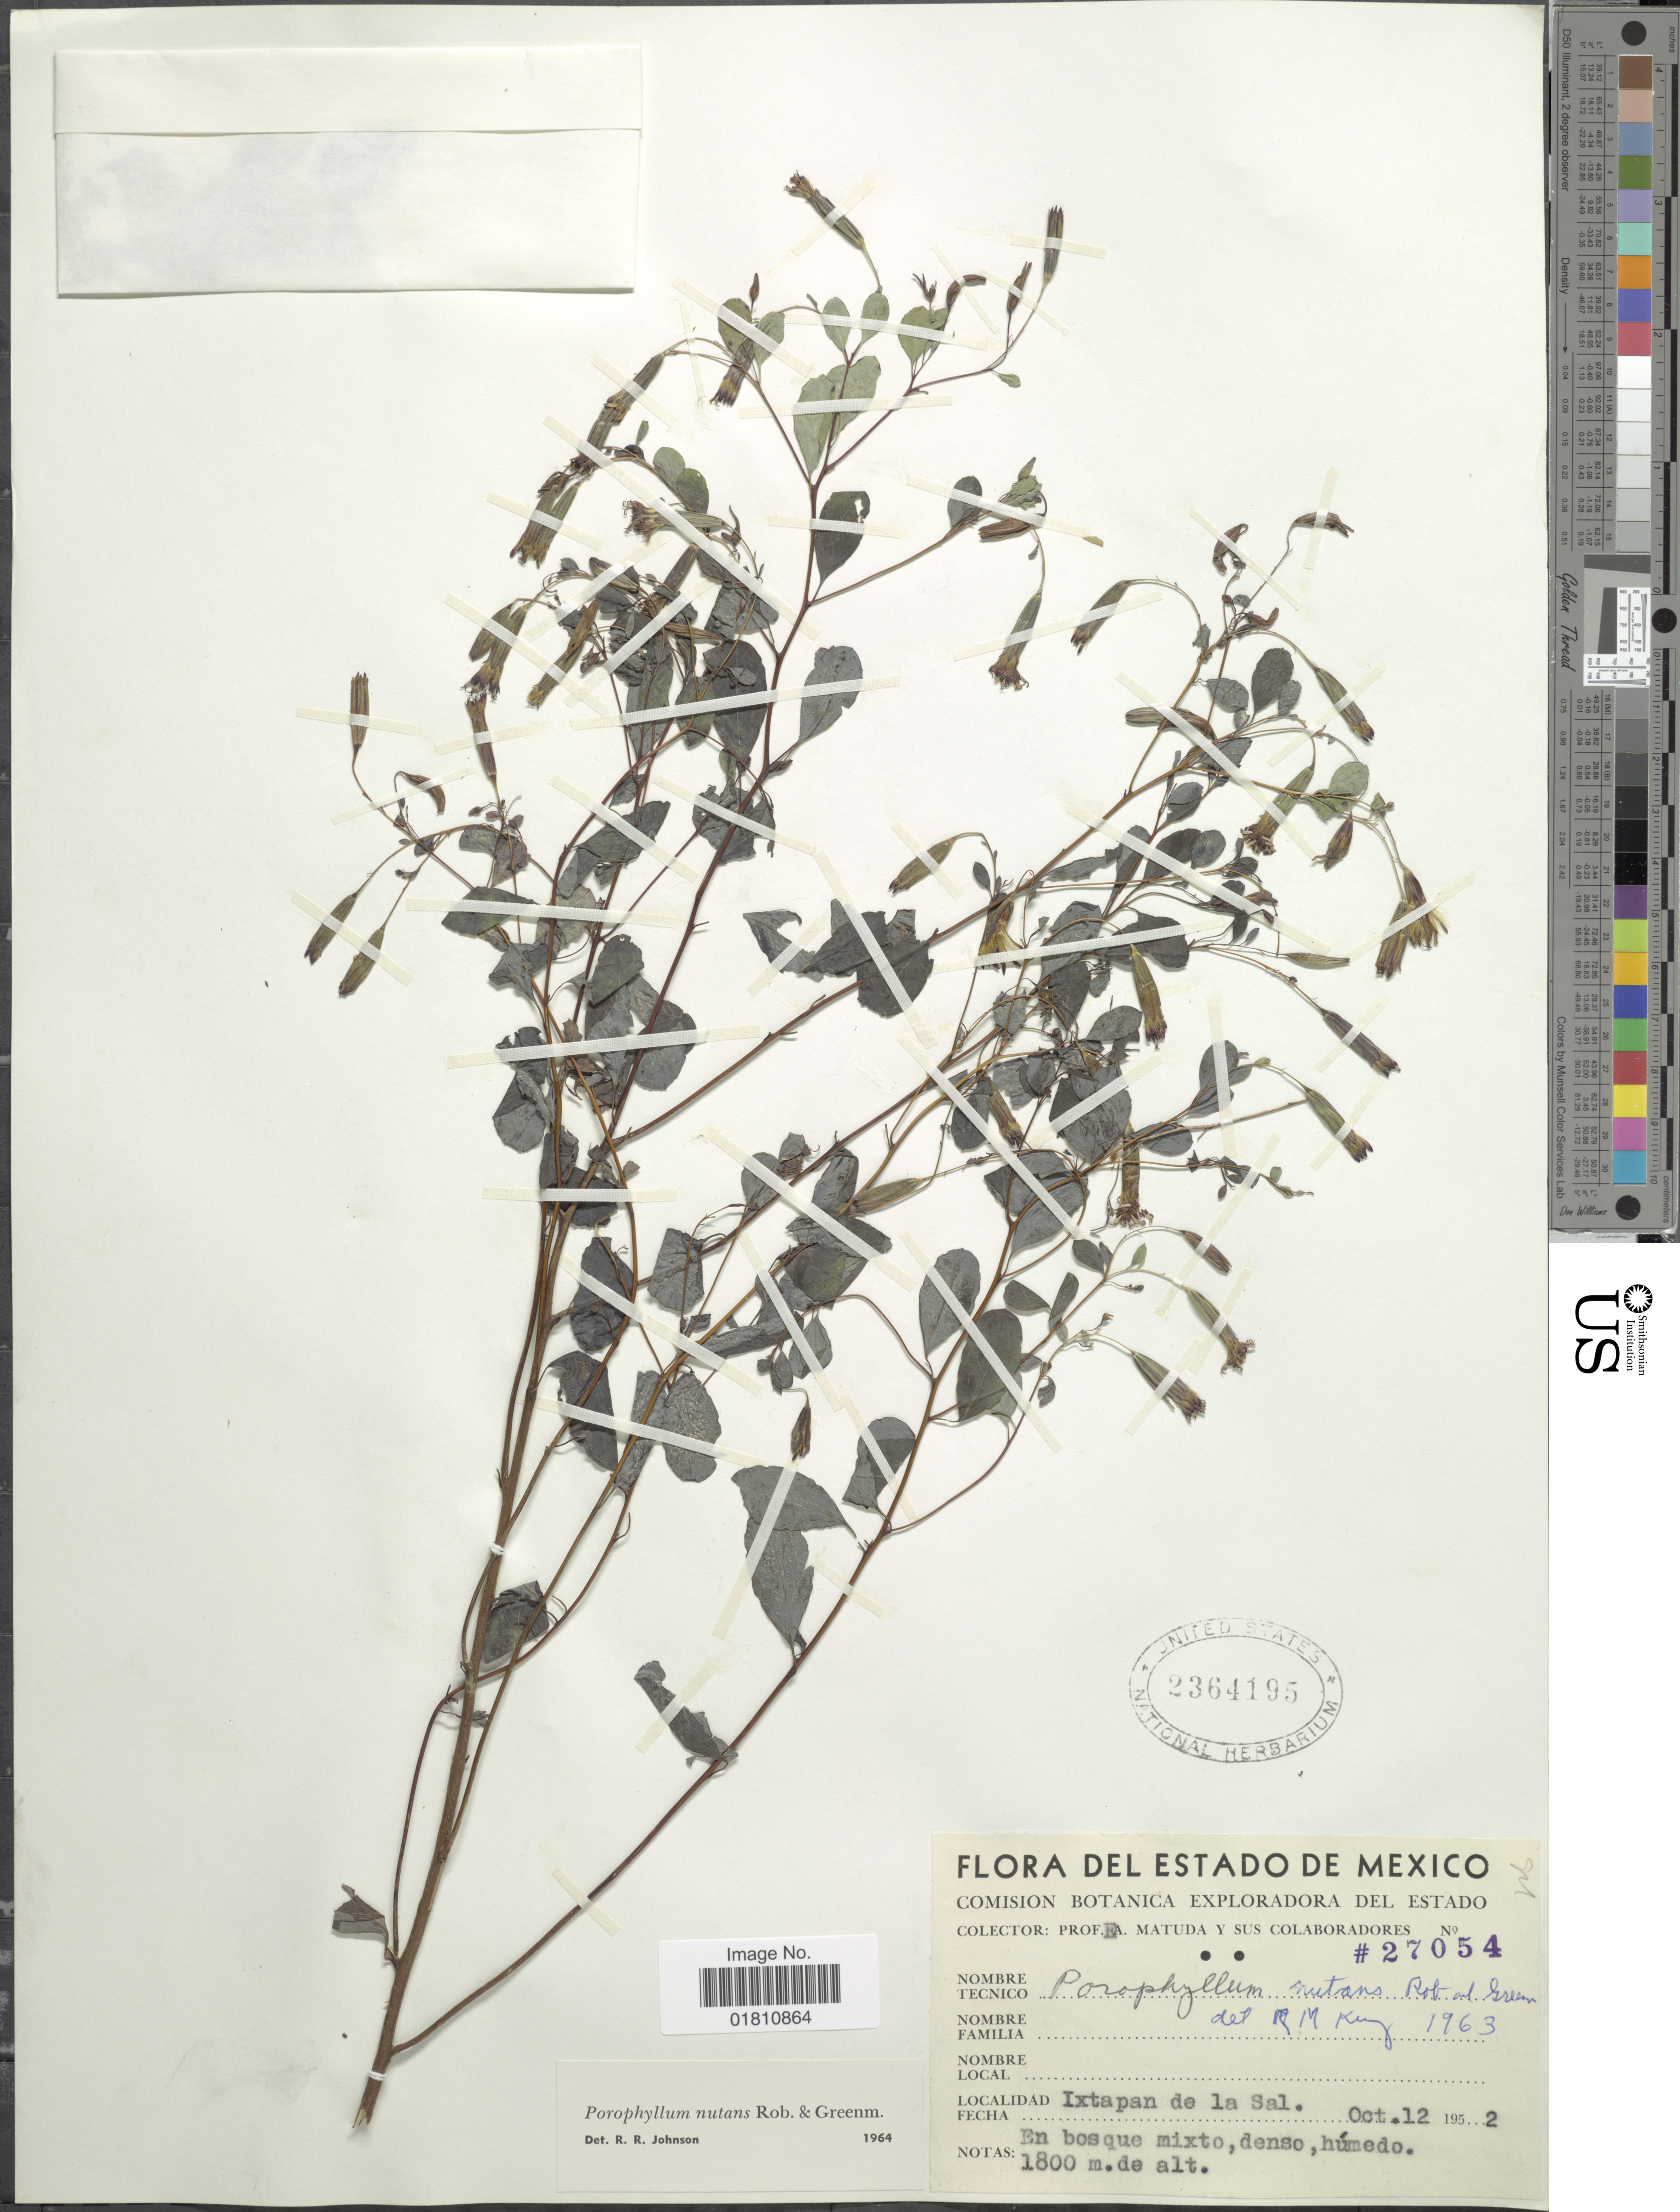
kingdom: Plantae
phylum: Tracheophyta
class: Magnoliopsida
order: Asterales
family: Asteraceae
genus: Porophyllum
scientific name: Porophyllum viridiflorum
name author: (Kunth) DC.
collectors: E. Matuda & et al.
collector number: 27054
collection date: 1952-10-12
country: Mexico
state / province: México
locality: Ixtapan de la Sal.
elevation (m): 1800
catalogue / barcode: US 2364195